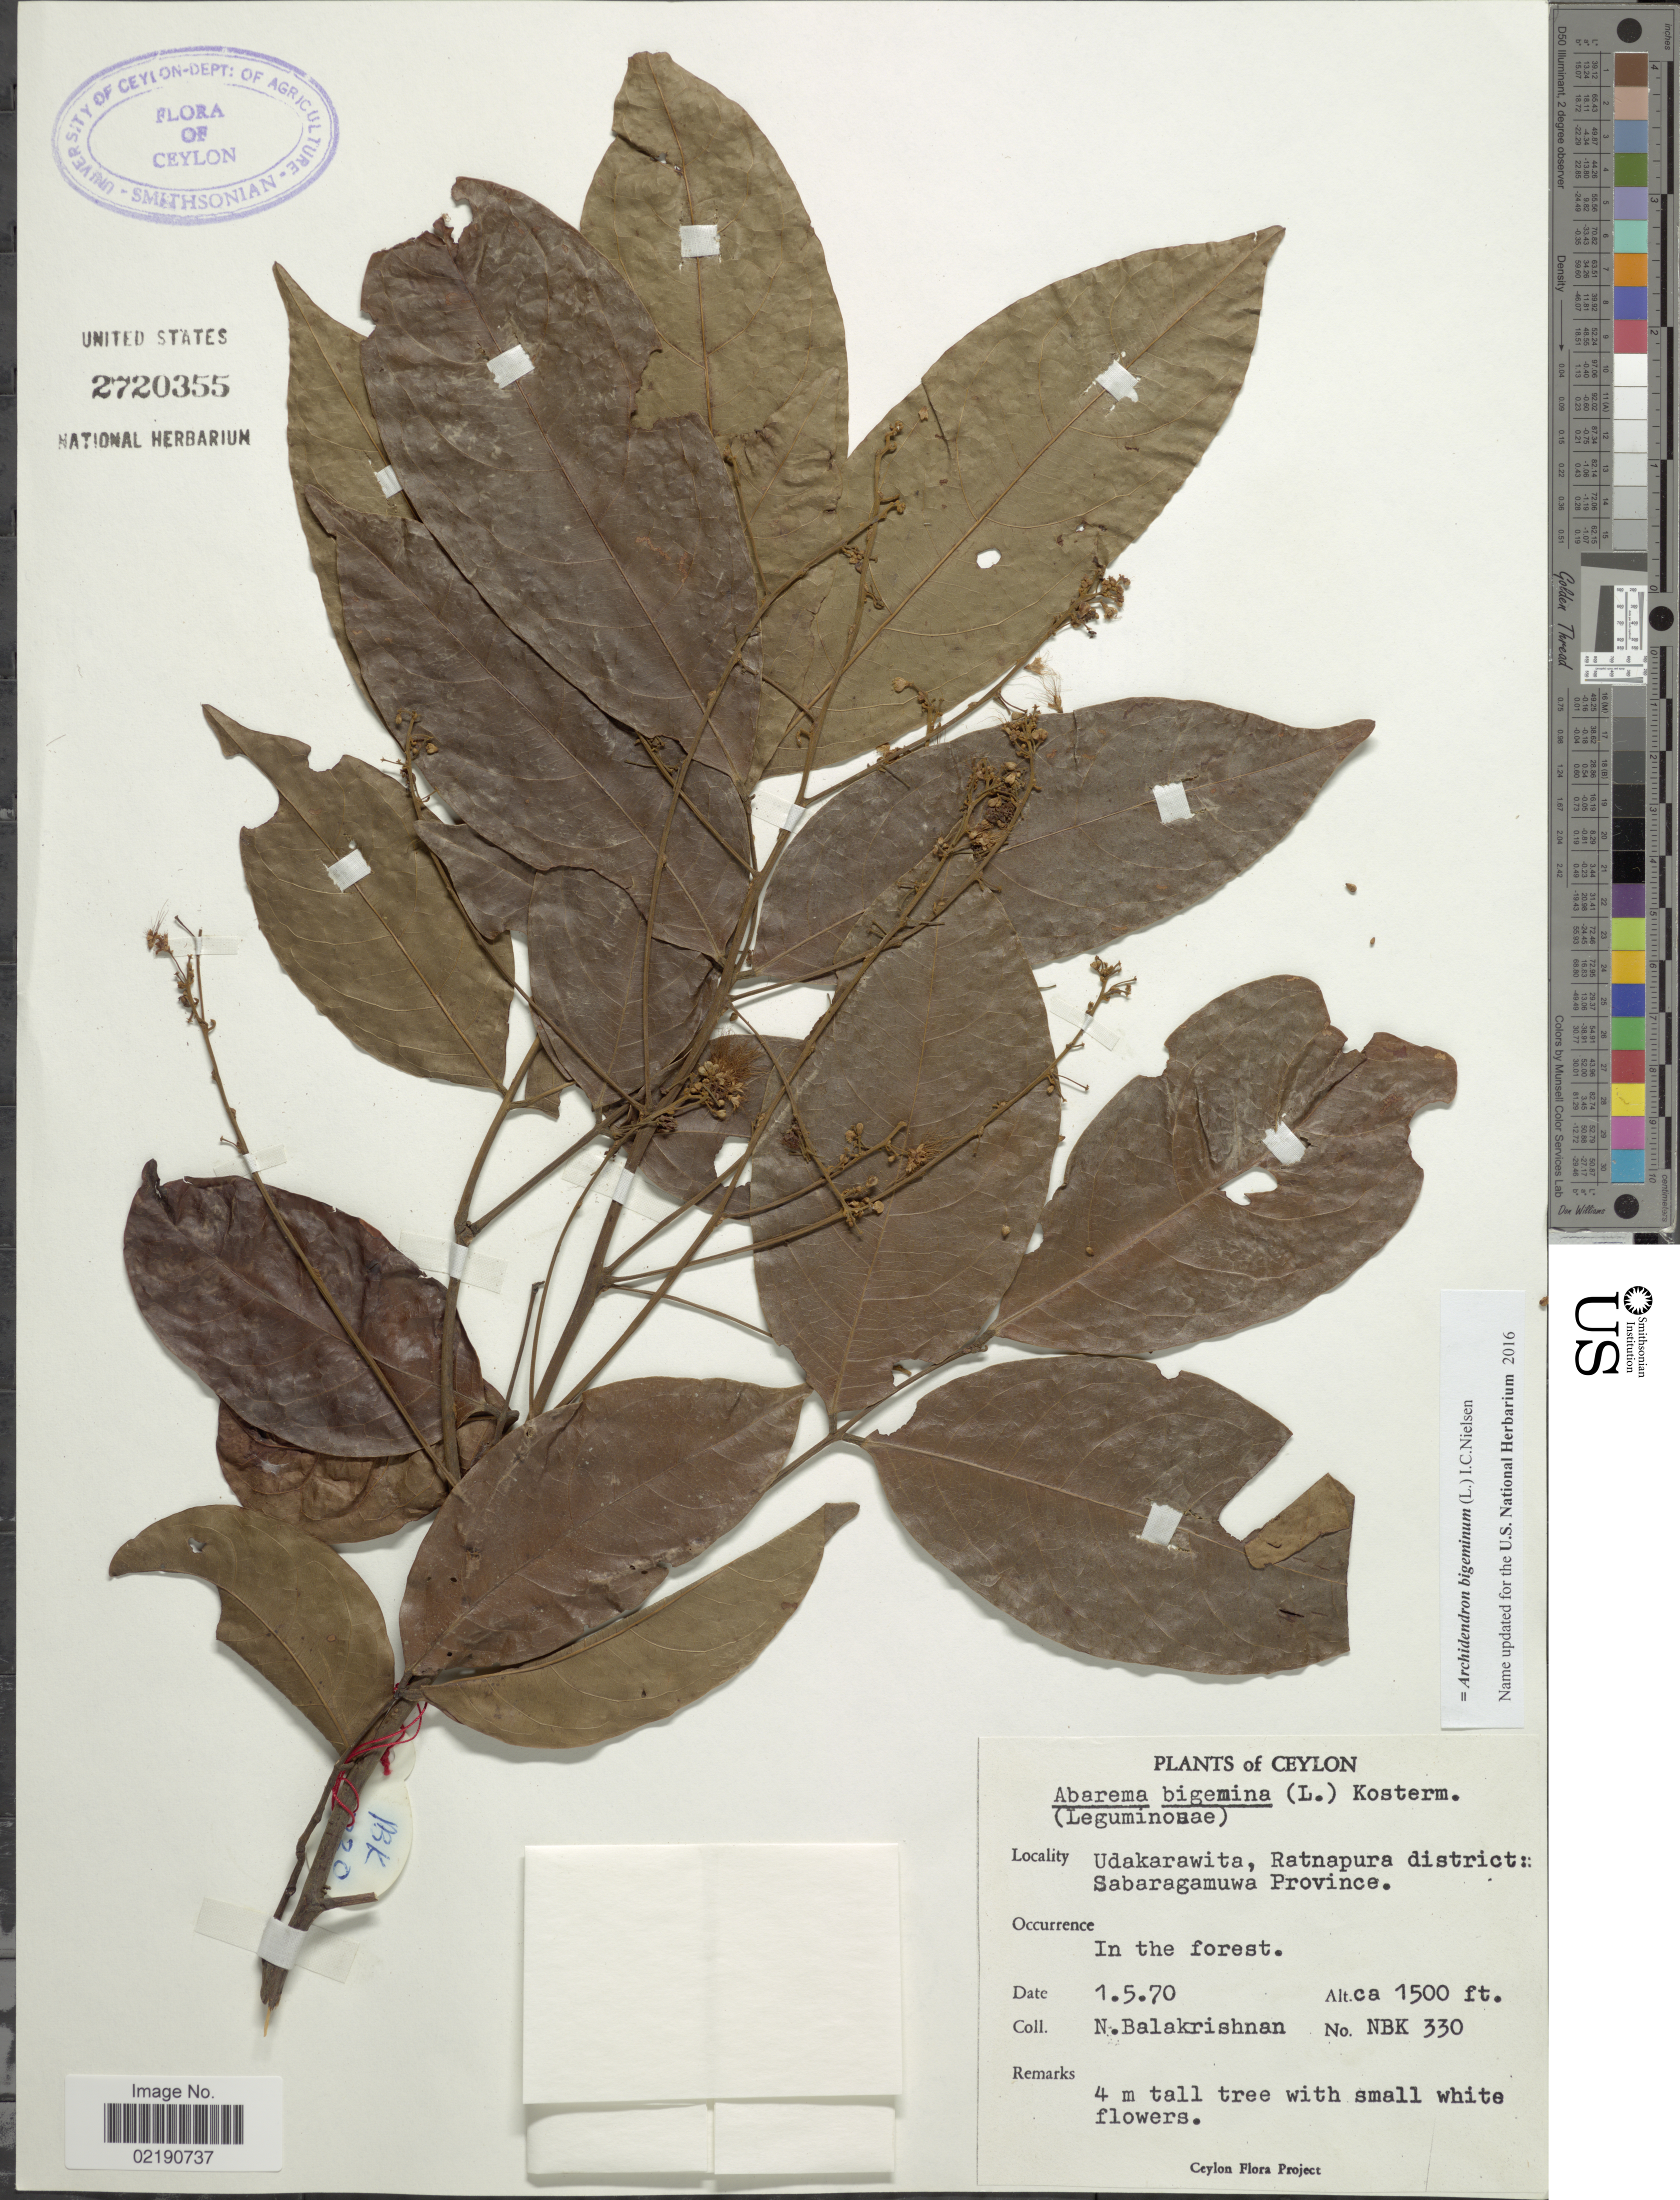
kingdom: Plantae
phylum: Tracheophyta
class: Magnoliopsida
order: Fabales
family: Fabaceae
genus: Archidendron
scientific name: Archidendron bigeminum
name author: I.C. Nielsen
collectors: N. Balakrishnan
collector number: NBK330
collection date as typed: Transcribed d/m/y: 1/5/70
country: Sri Lanka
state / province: Sabaragamuwa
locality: Ceylon, Udakarawita, Ratnapura District, Sabaragamuwa Province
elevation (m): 457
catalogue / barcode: US 2720355